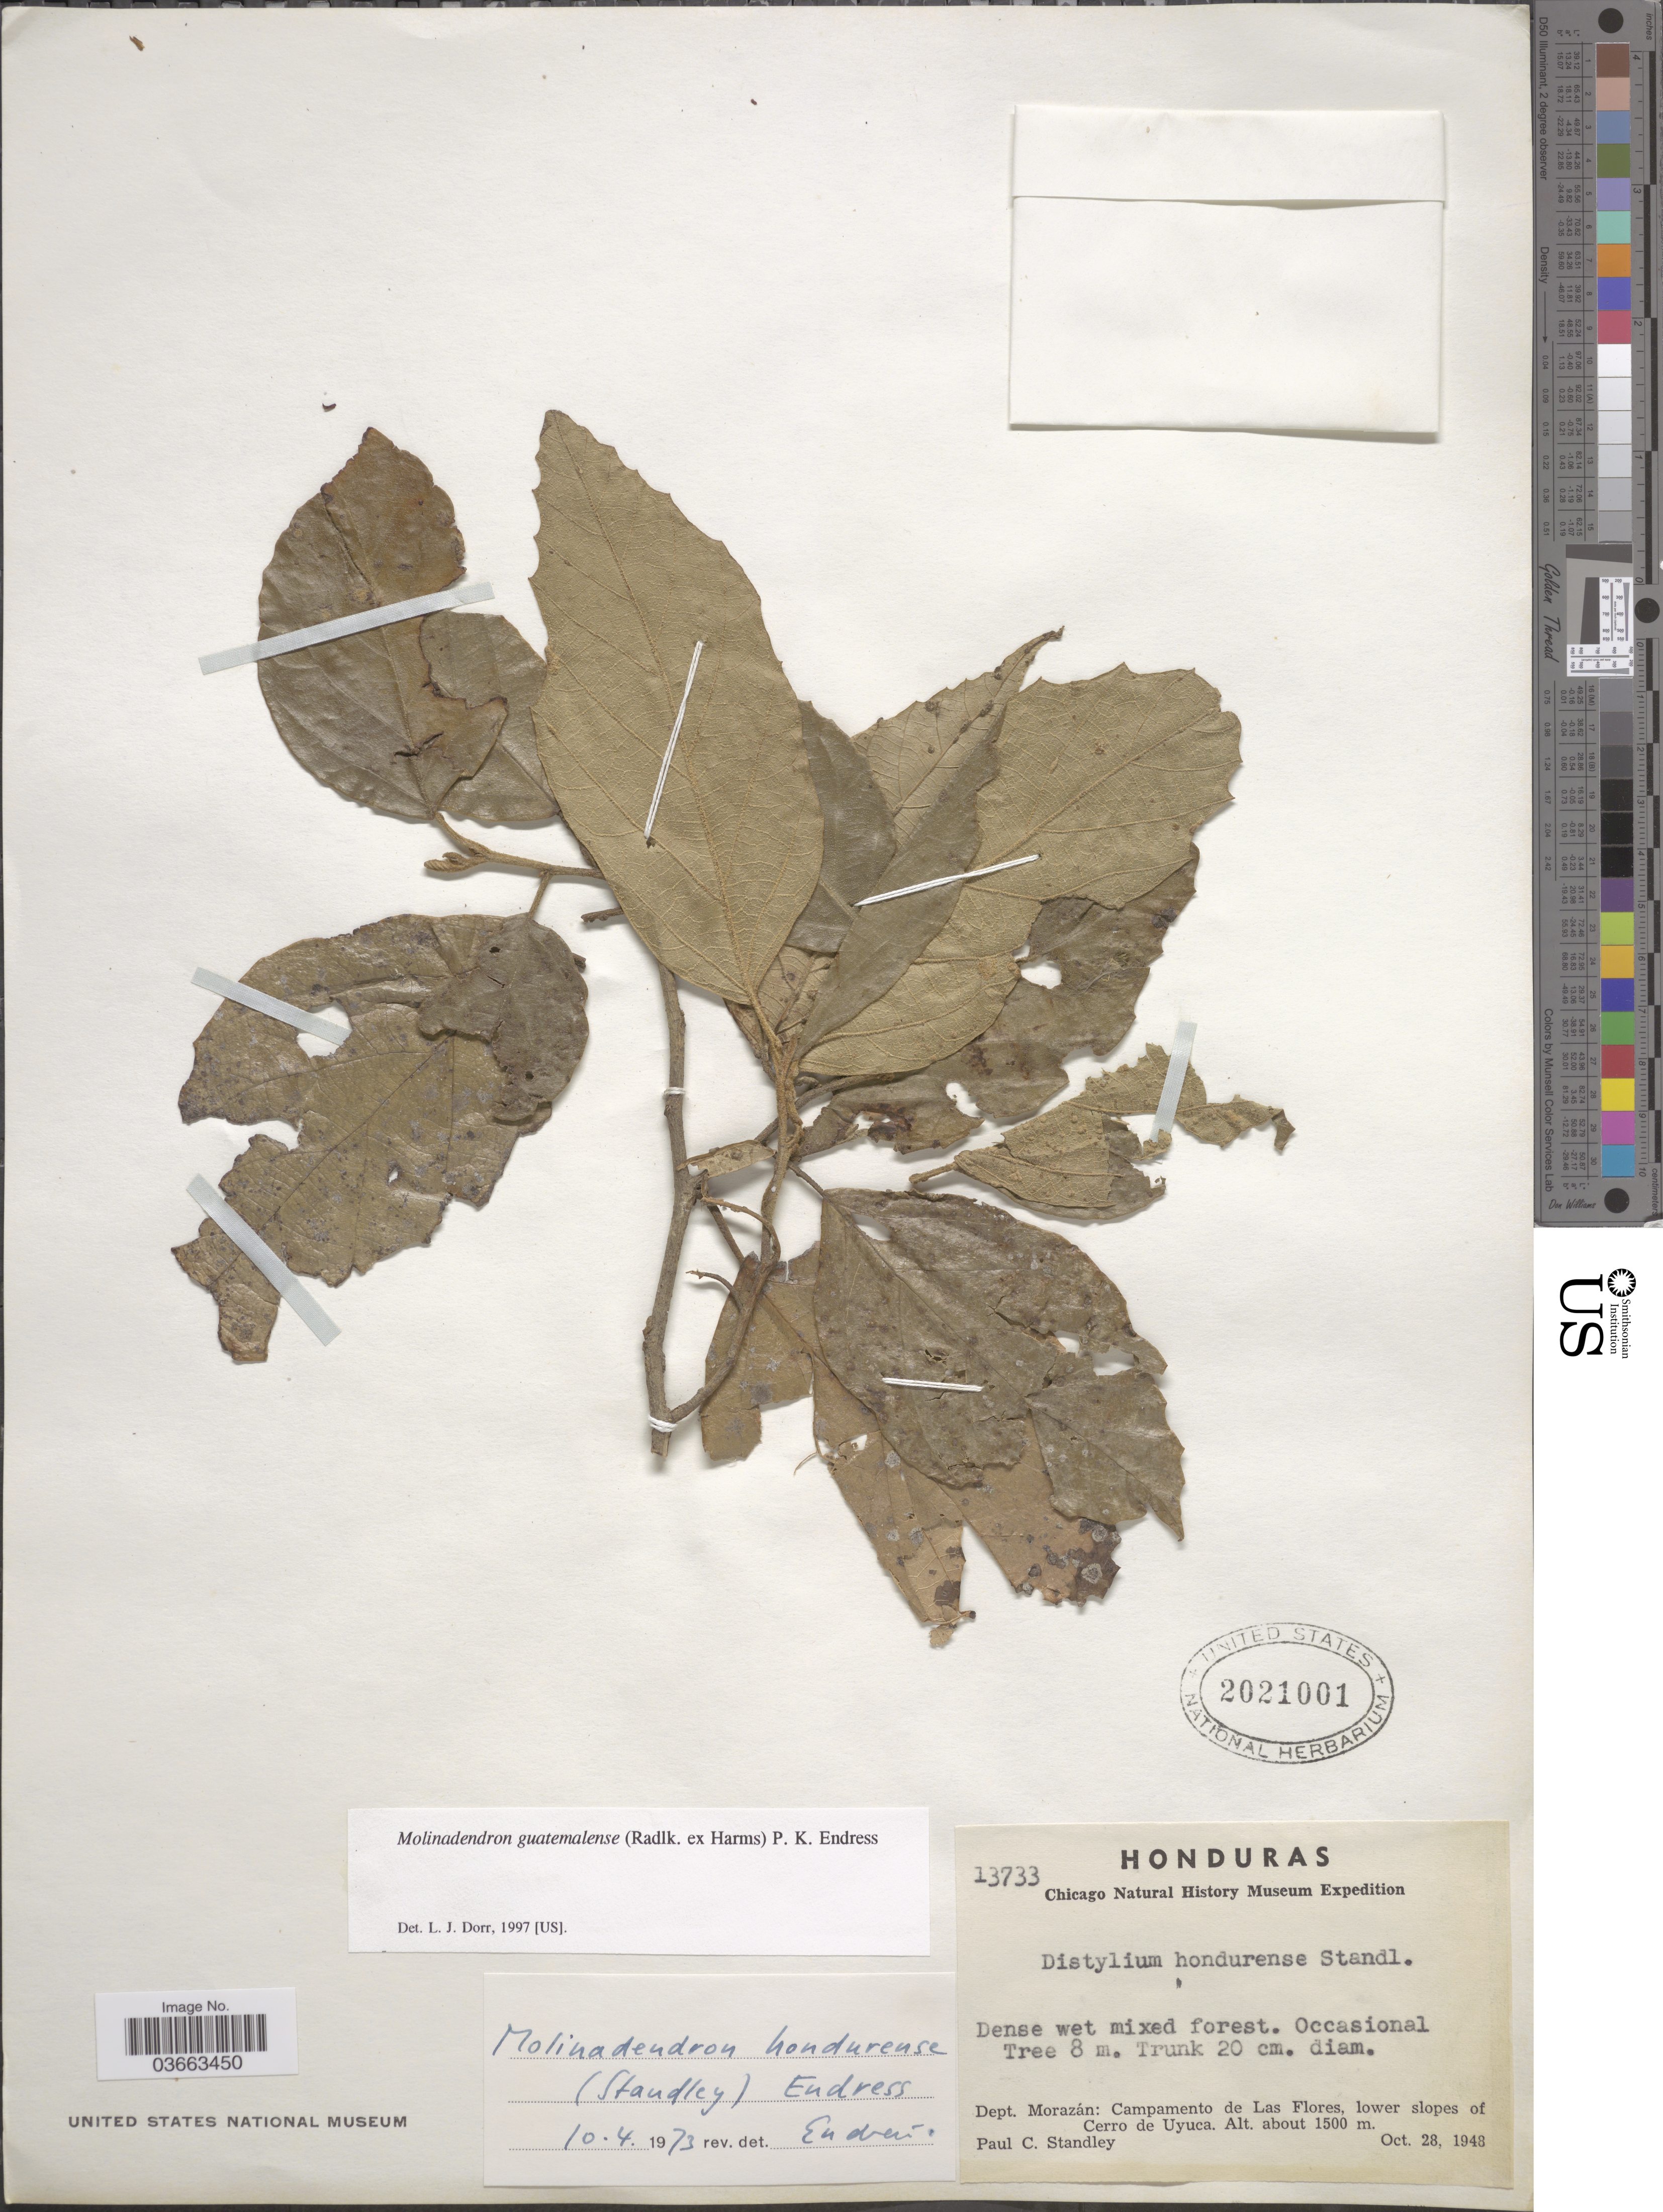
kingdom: Plantae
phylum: Tracheophyta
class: Magnoliopsida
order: Saxifragales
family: Hamamelidaceae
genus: Molinadendron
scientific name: Molinadendron guatemalense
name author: (Harms)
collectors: P. C. Standley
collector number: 13733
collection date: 1948-10-28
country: Honduras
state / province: Fco. Morazán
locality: Dept. Morazán: Campamento de Las Flores, lower slopes of Cerro de Uyuca.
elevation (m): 1500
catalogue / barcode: US 2021001